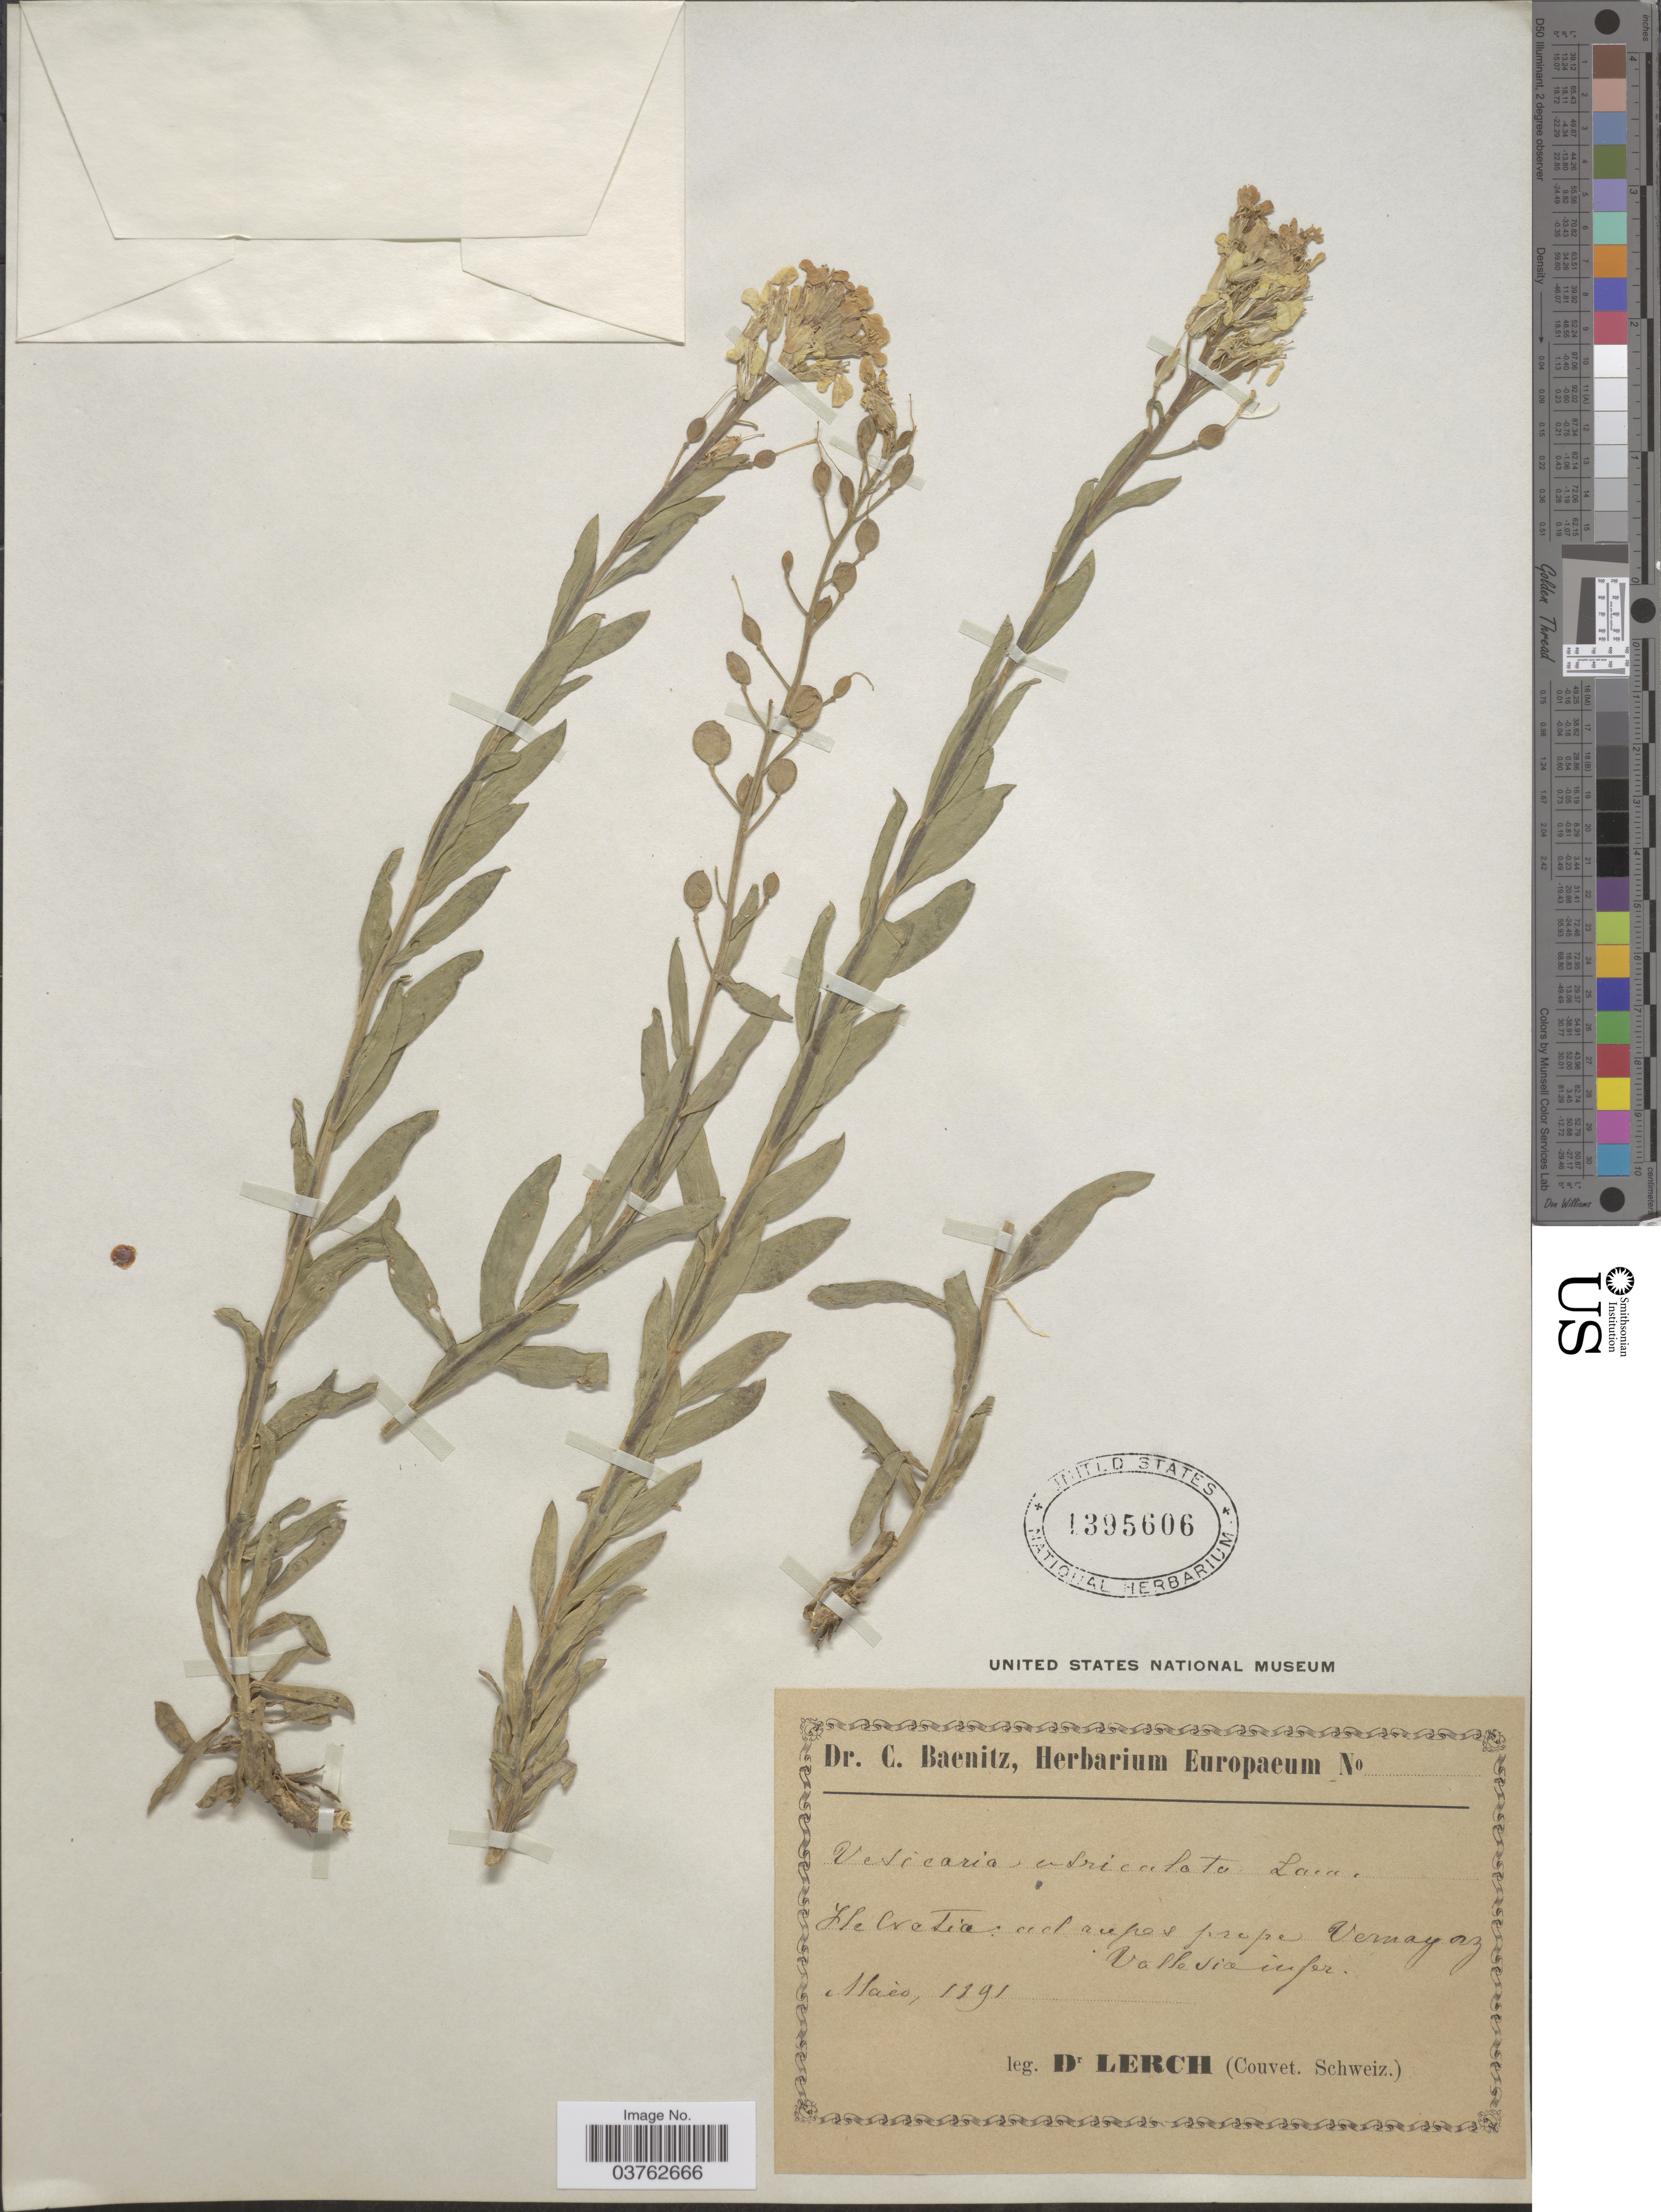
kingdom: Plantae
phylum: Tracheophyta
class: Magnoliopsida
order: Brassicales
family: Brassicaceae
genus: Physaria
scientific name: Physaria utriculata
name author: L.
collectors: D. Lerch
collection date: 1891-05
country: Switzerland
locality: Helvetia: ad rupes prope Vernayaz Vallesiae infer.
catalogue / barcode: US 1395606